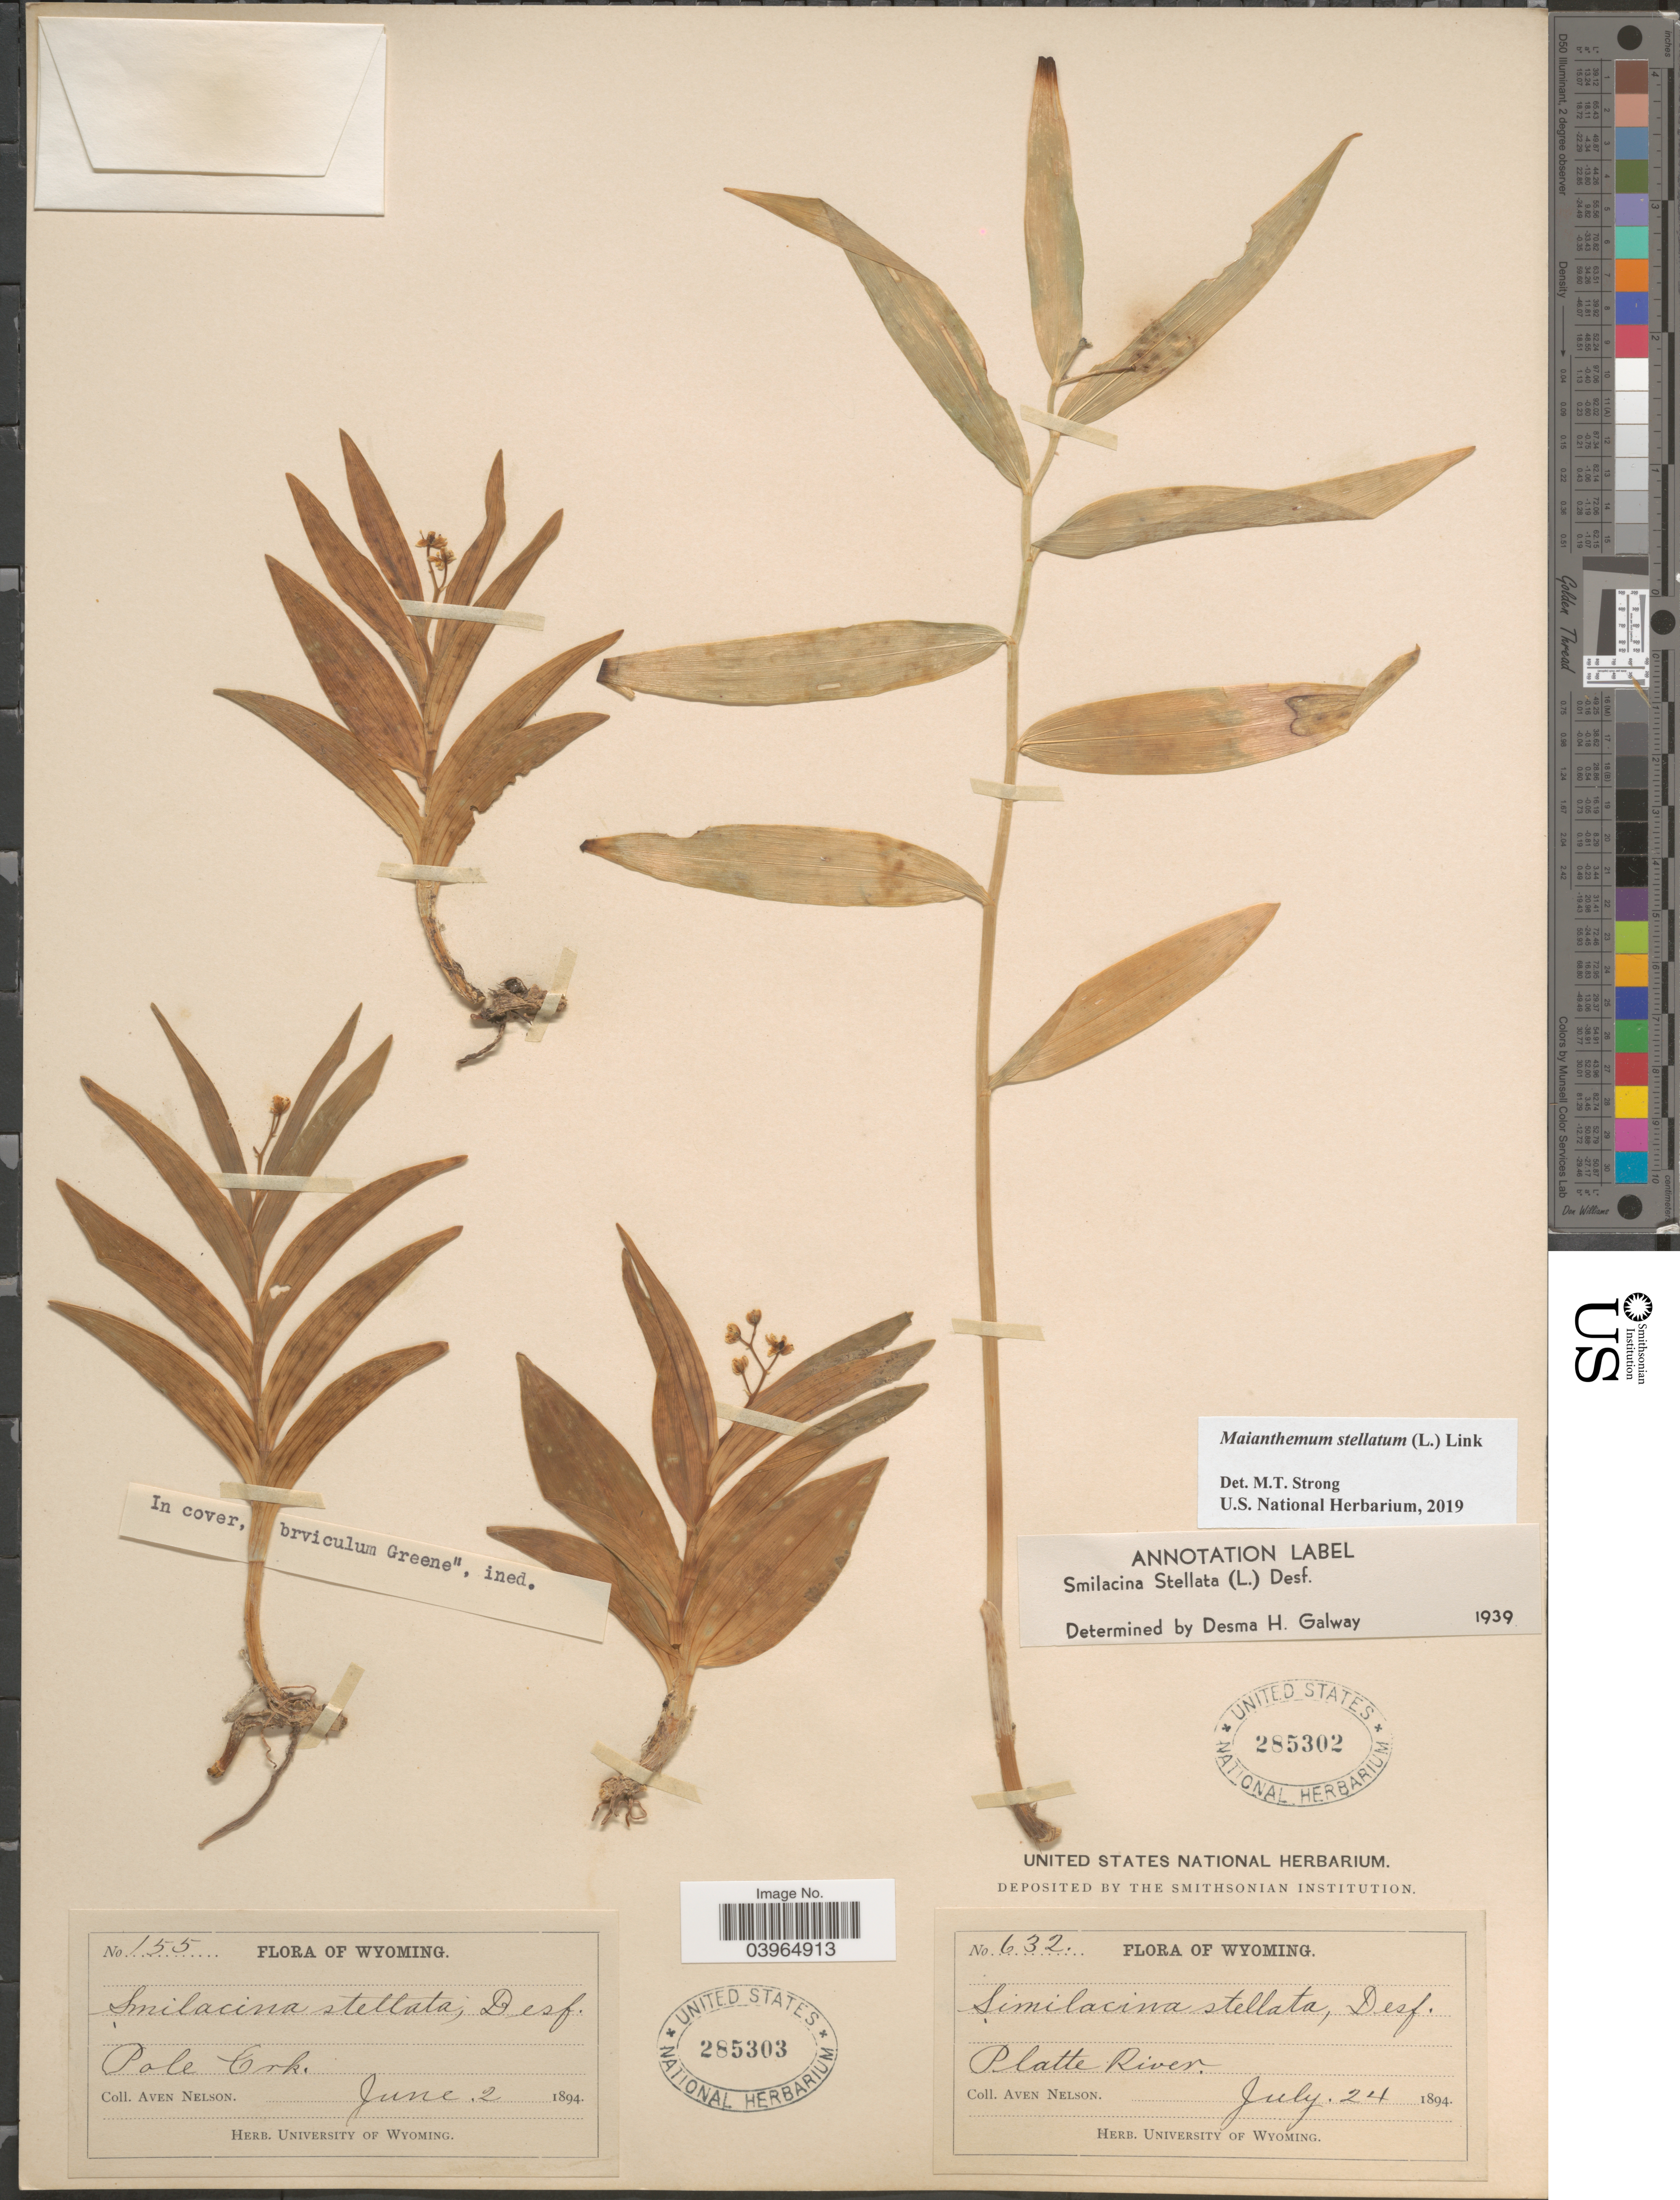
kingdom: Plantae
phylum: Tracheophyta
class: Liliopsida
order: Asparagales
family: Asparagaceae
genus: Maianthemum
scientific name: Maianthemum stellatum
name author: (L.) Link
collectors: A. Nelson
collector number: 632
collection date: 1894-07-24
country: United States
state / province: Wyoming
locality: Platte River.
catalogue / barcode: US 285302-2